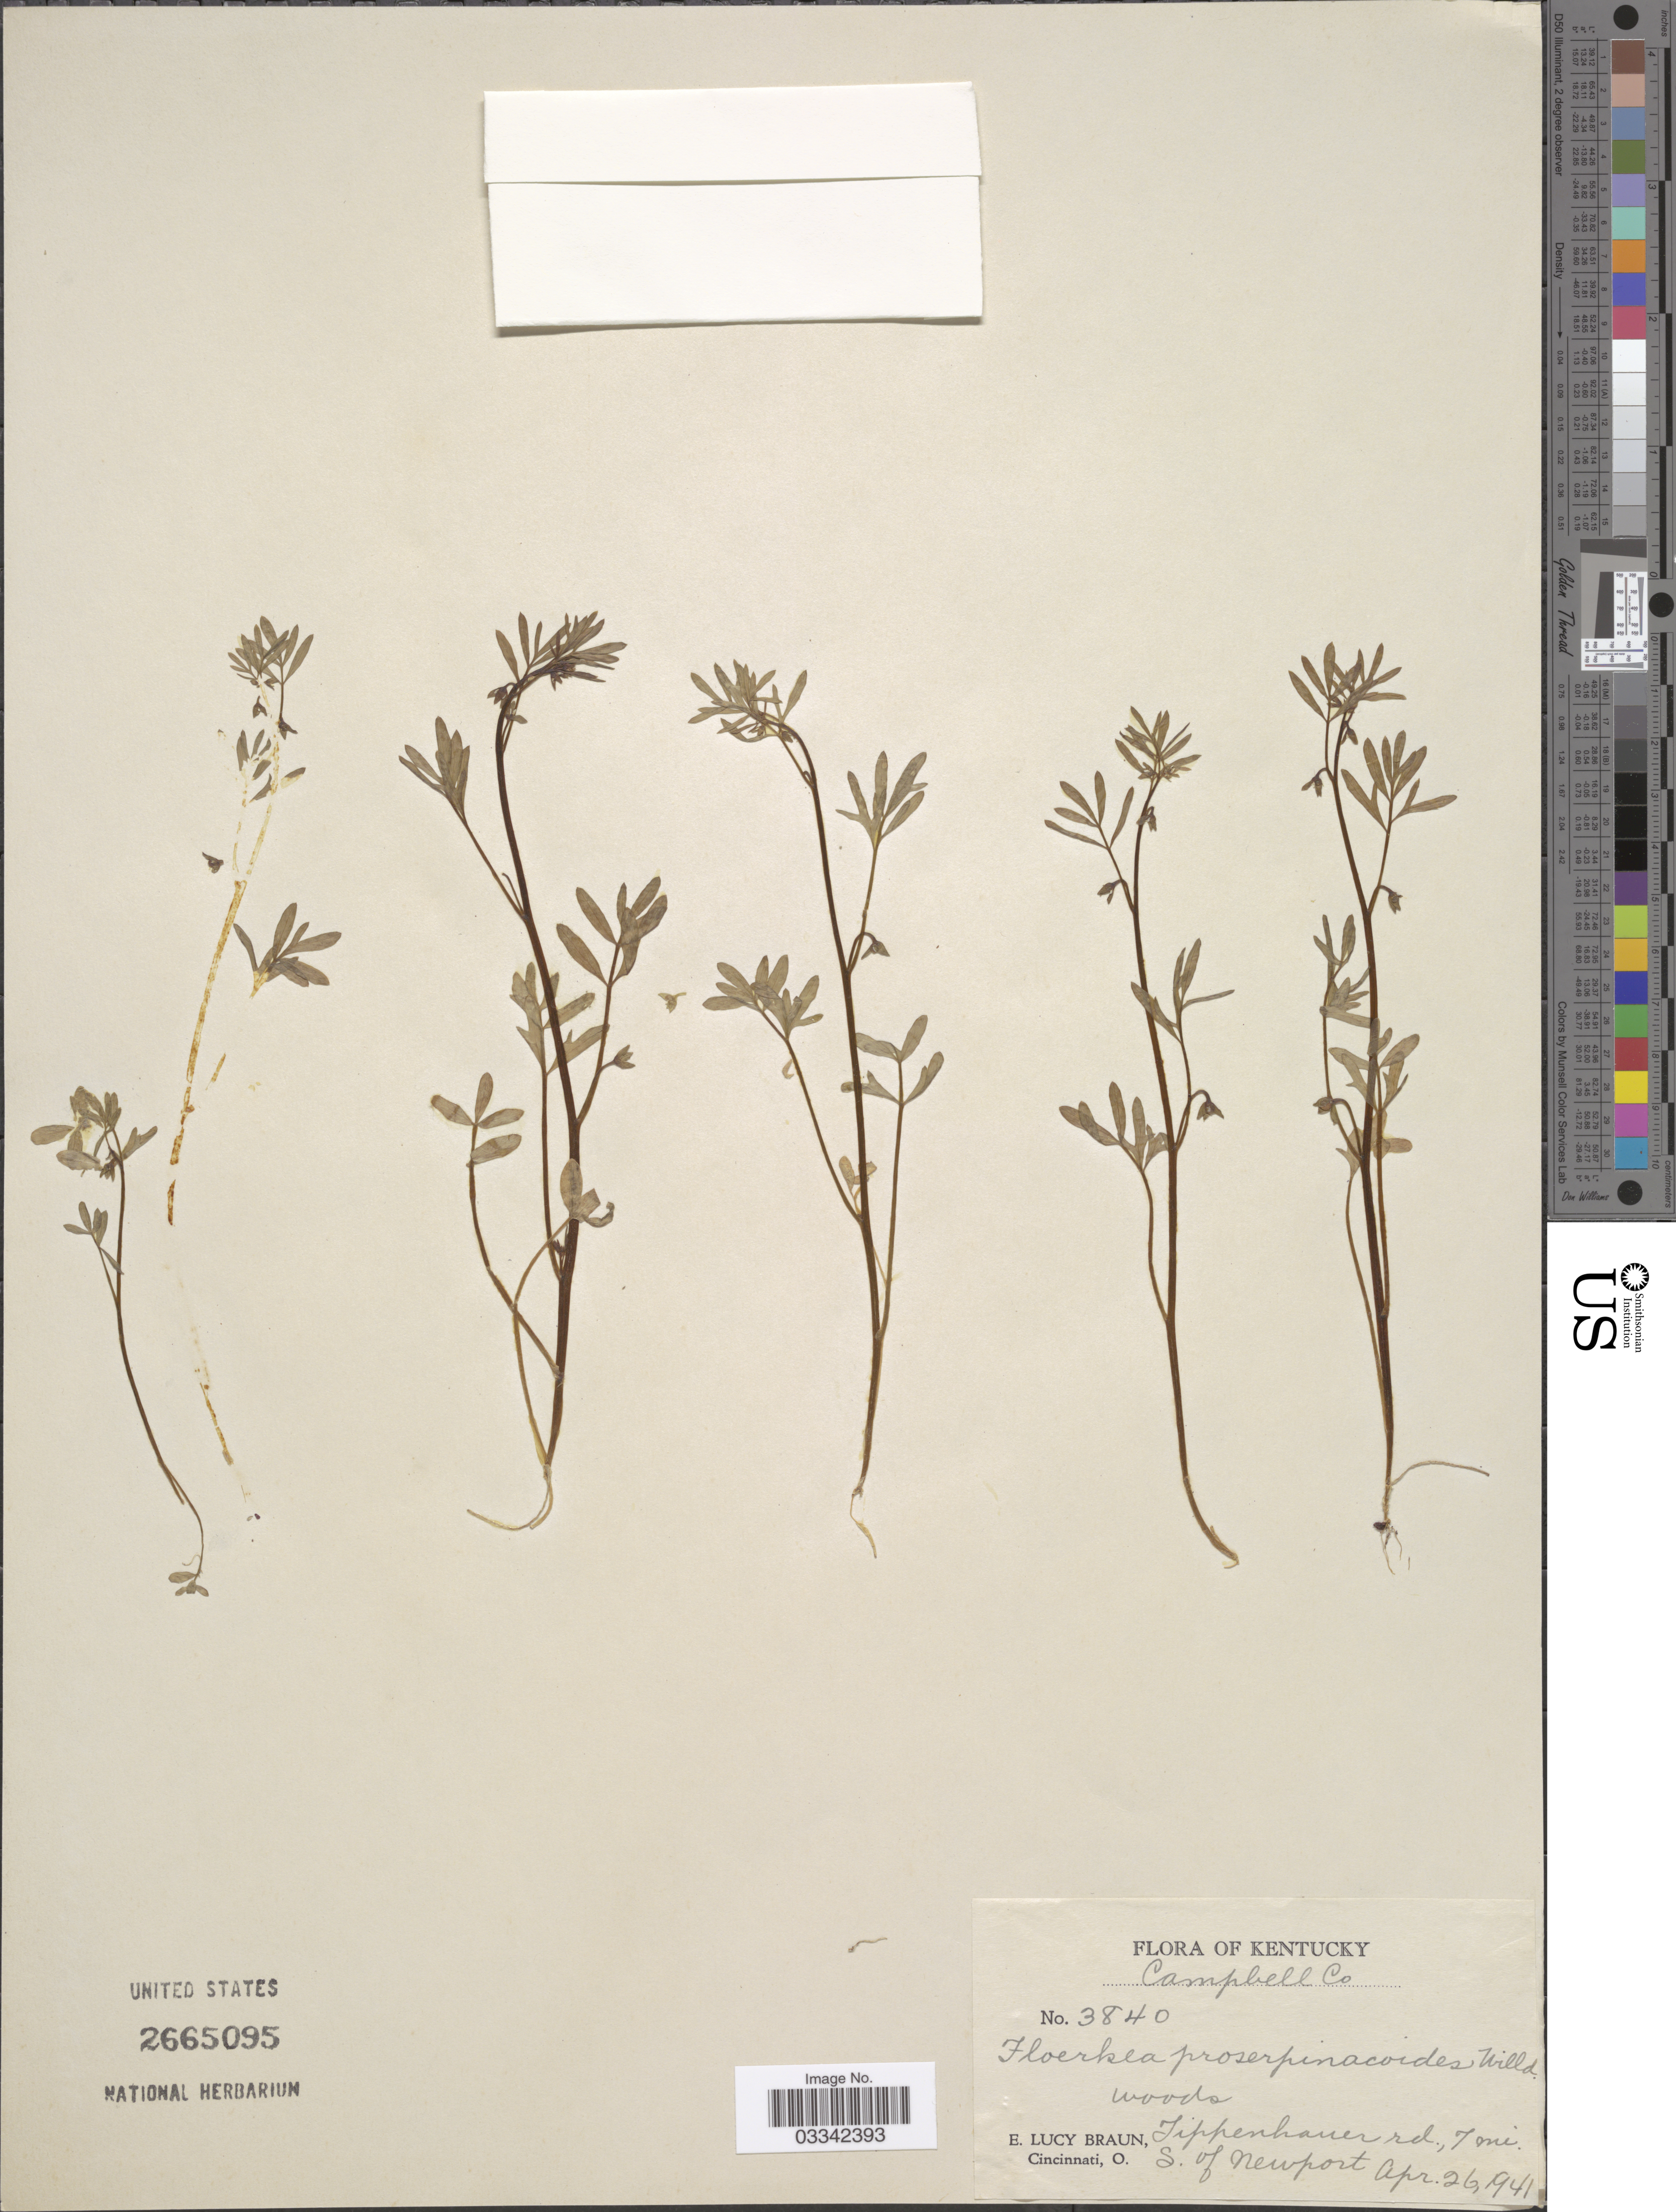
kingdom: Plantae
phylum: Tracheophyta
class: Magnoliopsida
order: Brassicales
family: Limnanthaceae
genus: Floerkea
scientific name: Floerkea proserpinacoides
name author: Willd.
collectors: E. L. Braun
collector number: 3840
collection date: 1941-04-26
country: United States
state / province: Kentucky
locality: Campbell Co. Tippenhauer rd., 7 mi. S. of Newport.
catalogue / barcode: US 2665095